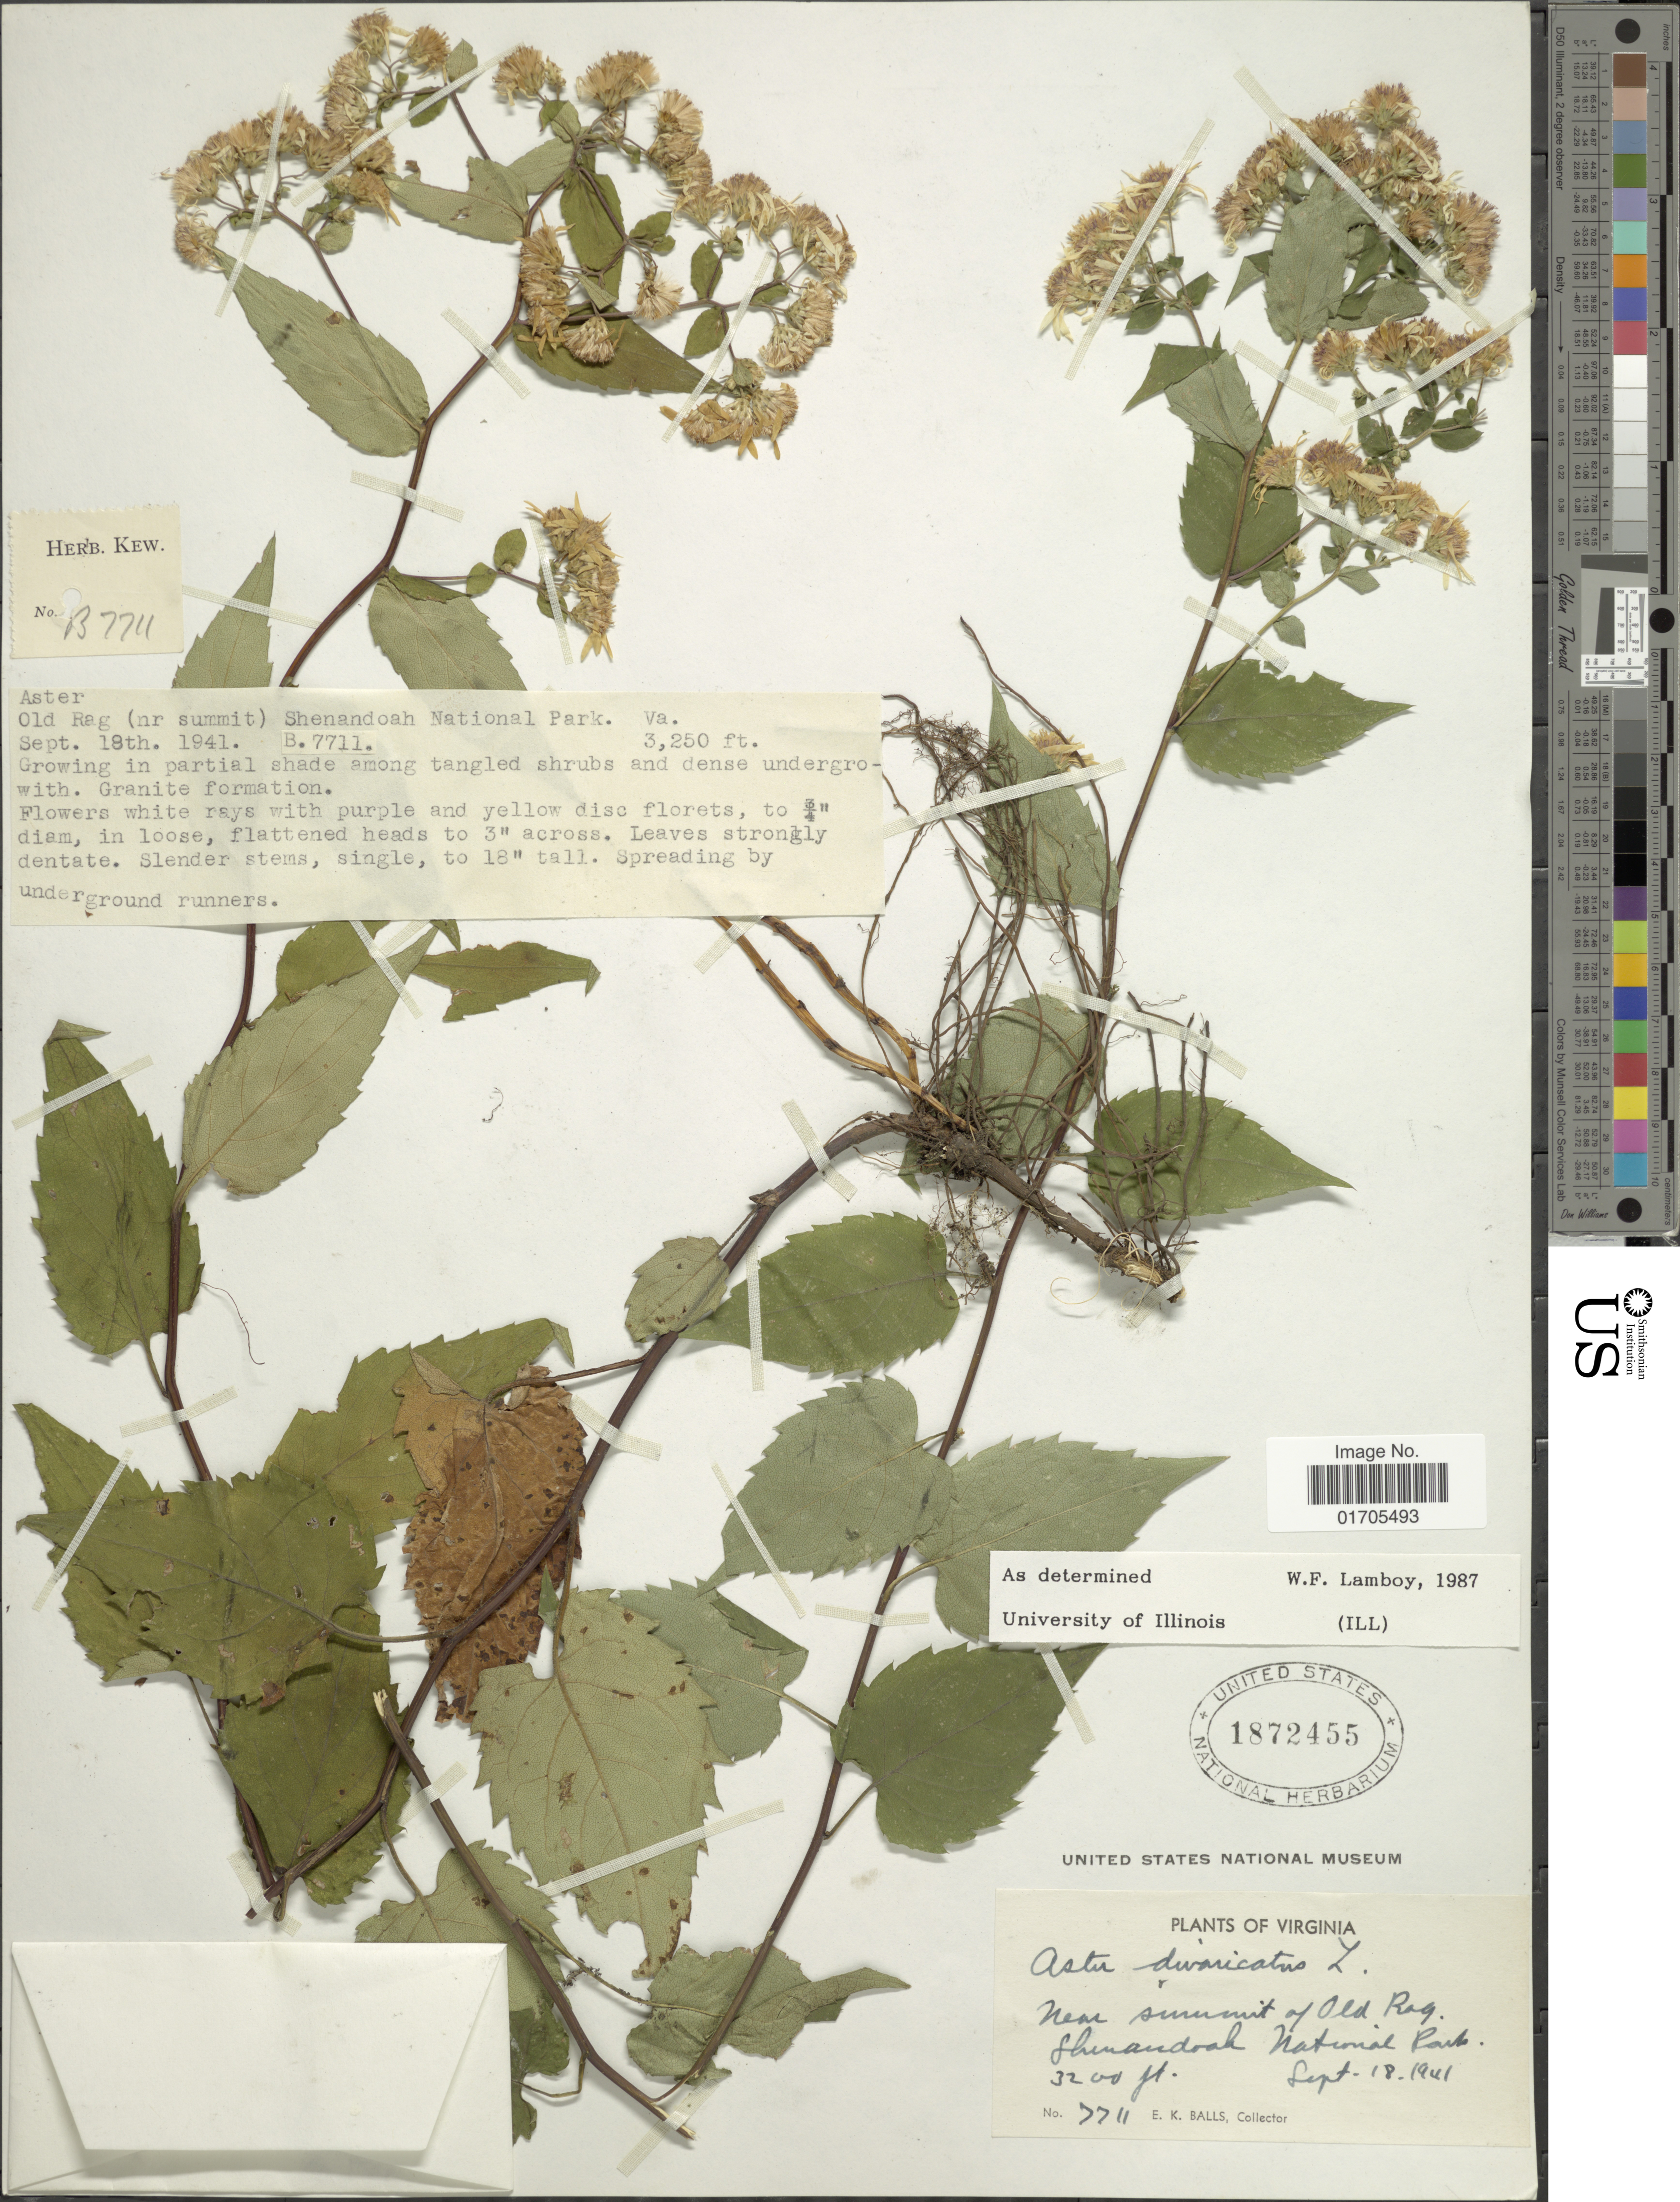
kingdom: Plantae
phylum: Tracheophyta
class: Magnoliopsida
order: Asterales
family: Asteraceae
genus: Eurybia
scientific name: Eurybia divaricata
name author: (L.) G.L. Nesom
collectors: E. K. Balls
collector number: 7711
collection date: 1941-09-18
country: United States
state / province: Virginia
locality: Virginia. Near summit of Old Rag. Shenandoah National Park.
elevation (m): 975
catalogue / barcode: US 1872455